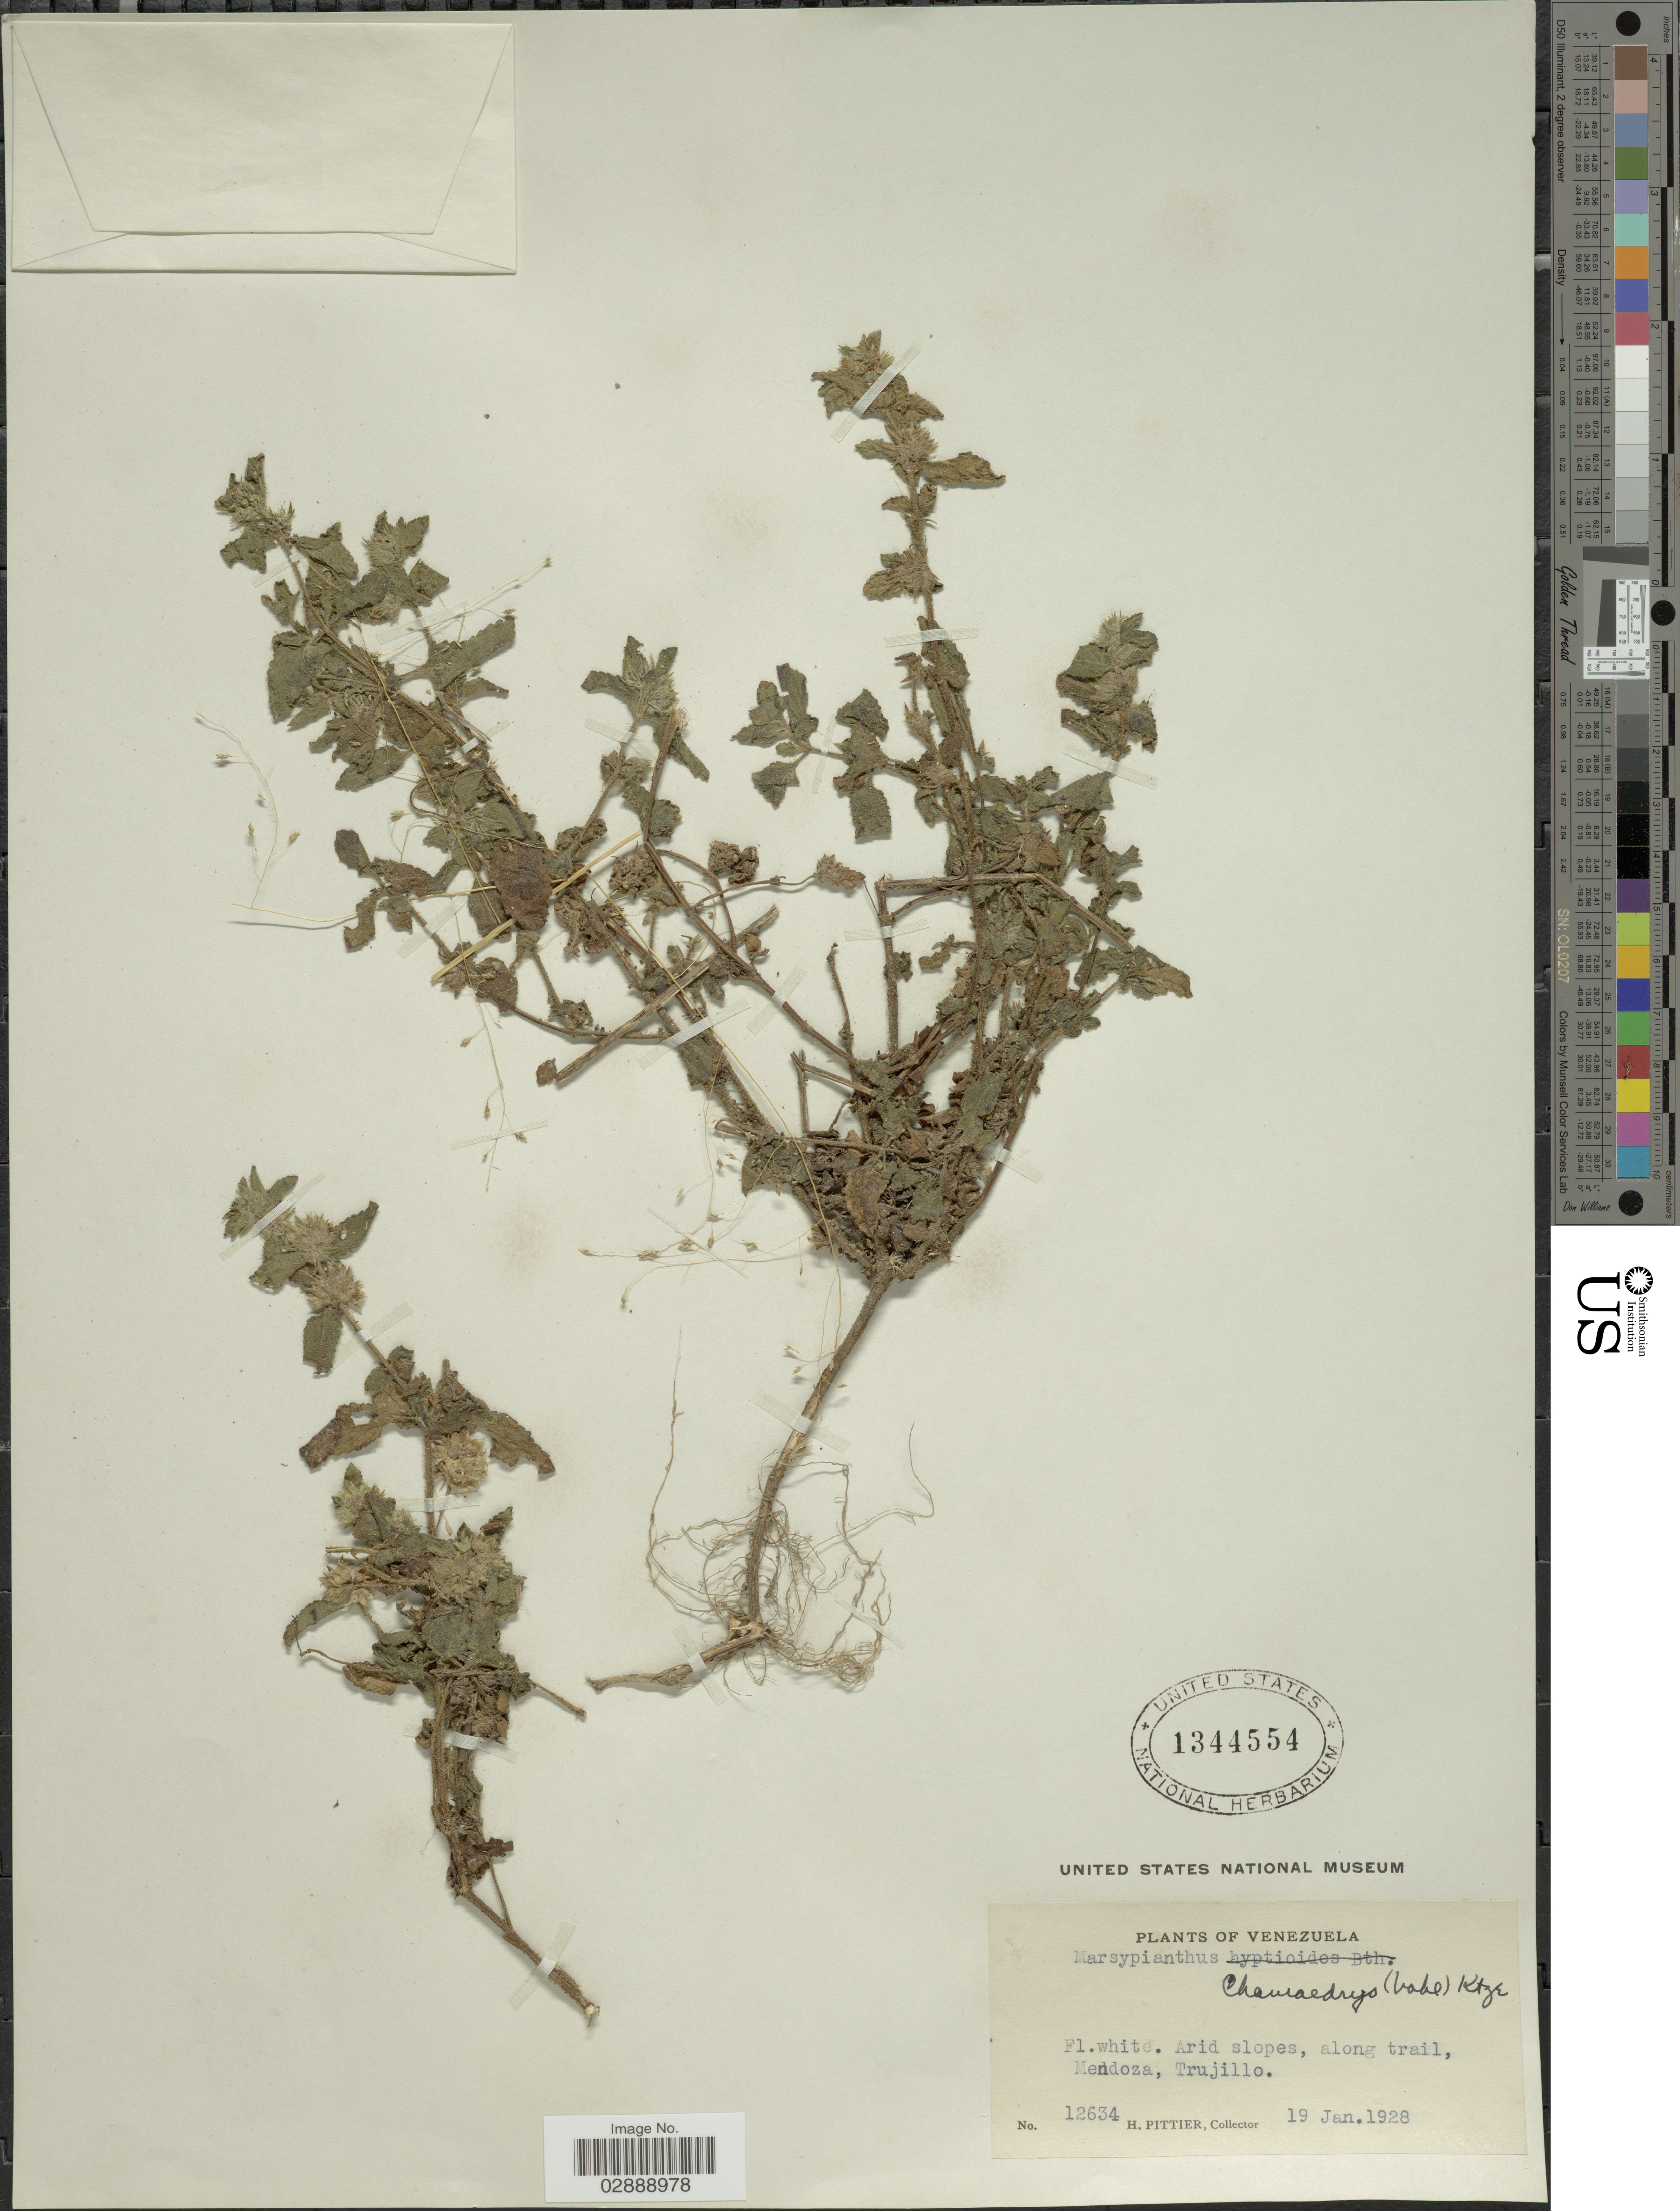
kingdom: Plantae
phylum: Tracheophyta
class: Magnoliopsida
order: Lamiales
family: Lamiaceae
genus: Marsypianthes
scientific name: Marsypianthes chamaedrys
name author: (Vahl) Kuntze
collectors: H. F. Pittier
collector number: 12634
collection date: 1928-01-19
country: Venezuela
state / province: Trujillo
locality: Along trail, Mendoza.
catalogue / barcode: US 1344554